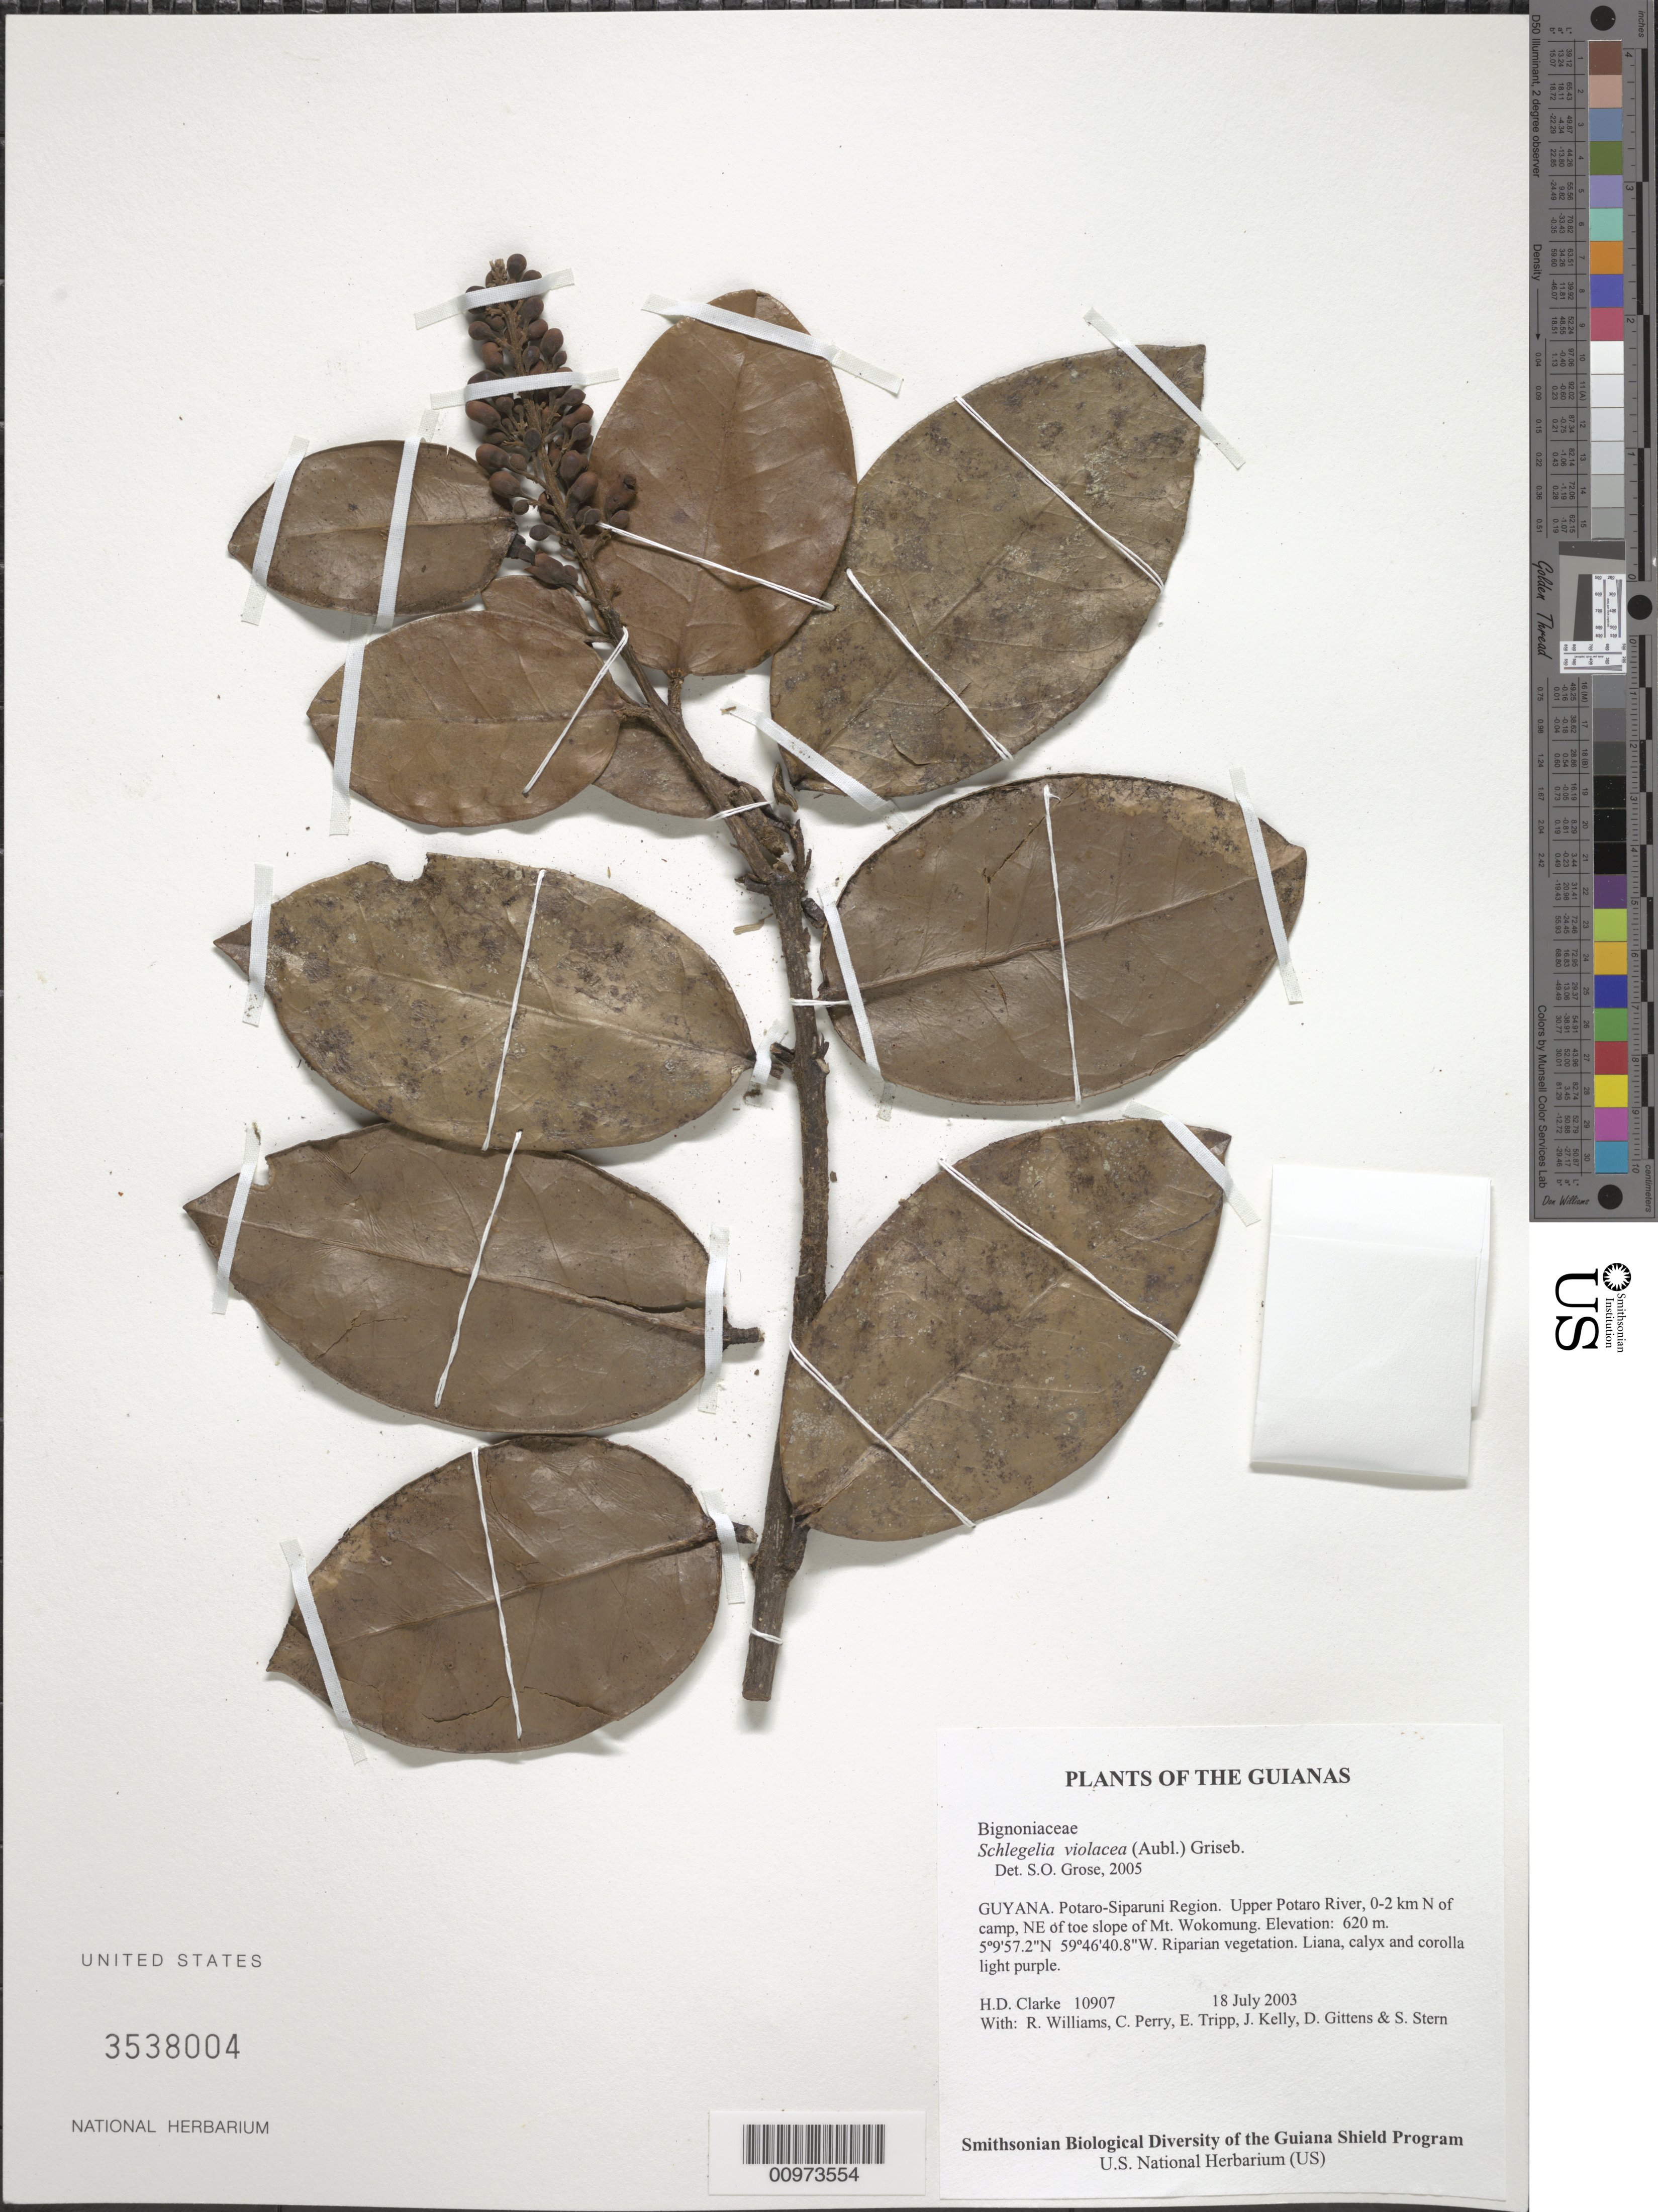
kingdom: Plantae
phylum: Tracheophyta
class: Magnoliopsida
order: Lamiales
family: Schlegeliaceae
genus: Schlegelia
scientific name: Schlegelia violacea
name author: (Aubl.) Griseb.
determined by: Grose, S. O.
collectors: H. D. Clarke, R. Williams, C. Perry, E. Tripp, J. Kelly, D. Gittens & S. R. Stern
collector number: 10907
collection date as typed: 18 July 2003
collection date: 2003-07-18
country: Guyana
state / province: Potaro-Siparuni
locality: Upper Potaro River, 0-2 km N of camp, NE of toe slope of Mt. Wokomung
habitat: Riparian vegetation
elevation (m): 620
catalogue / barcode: US 3538004